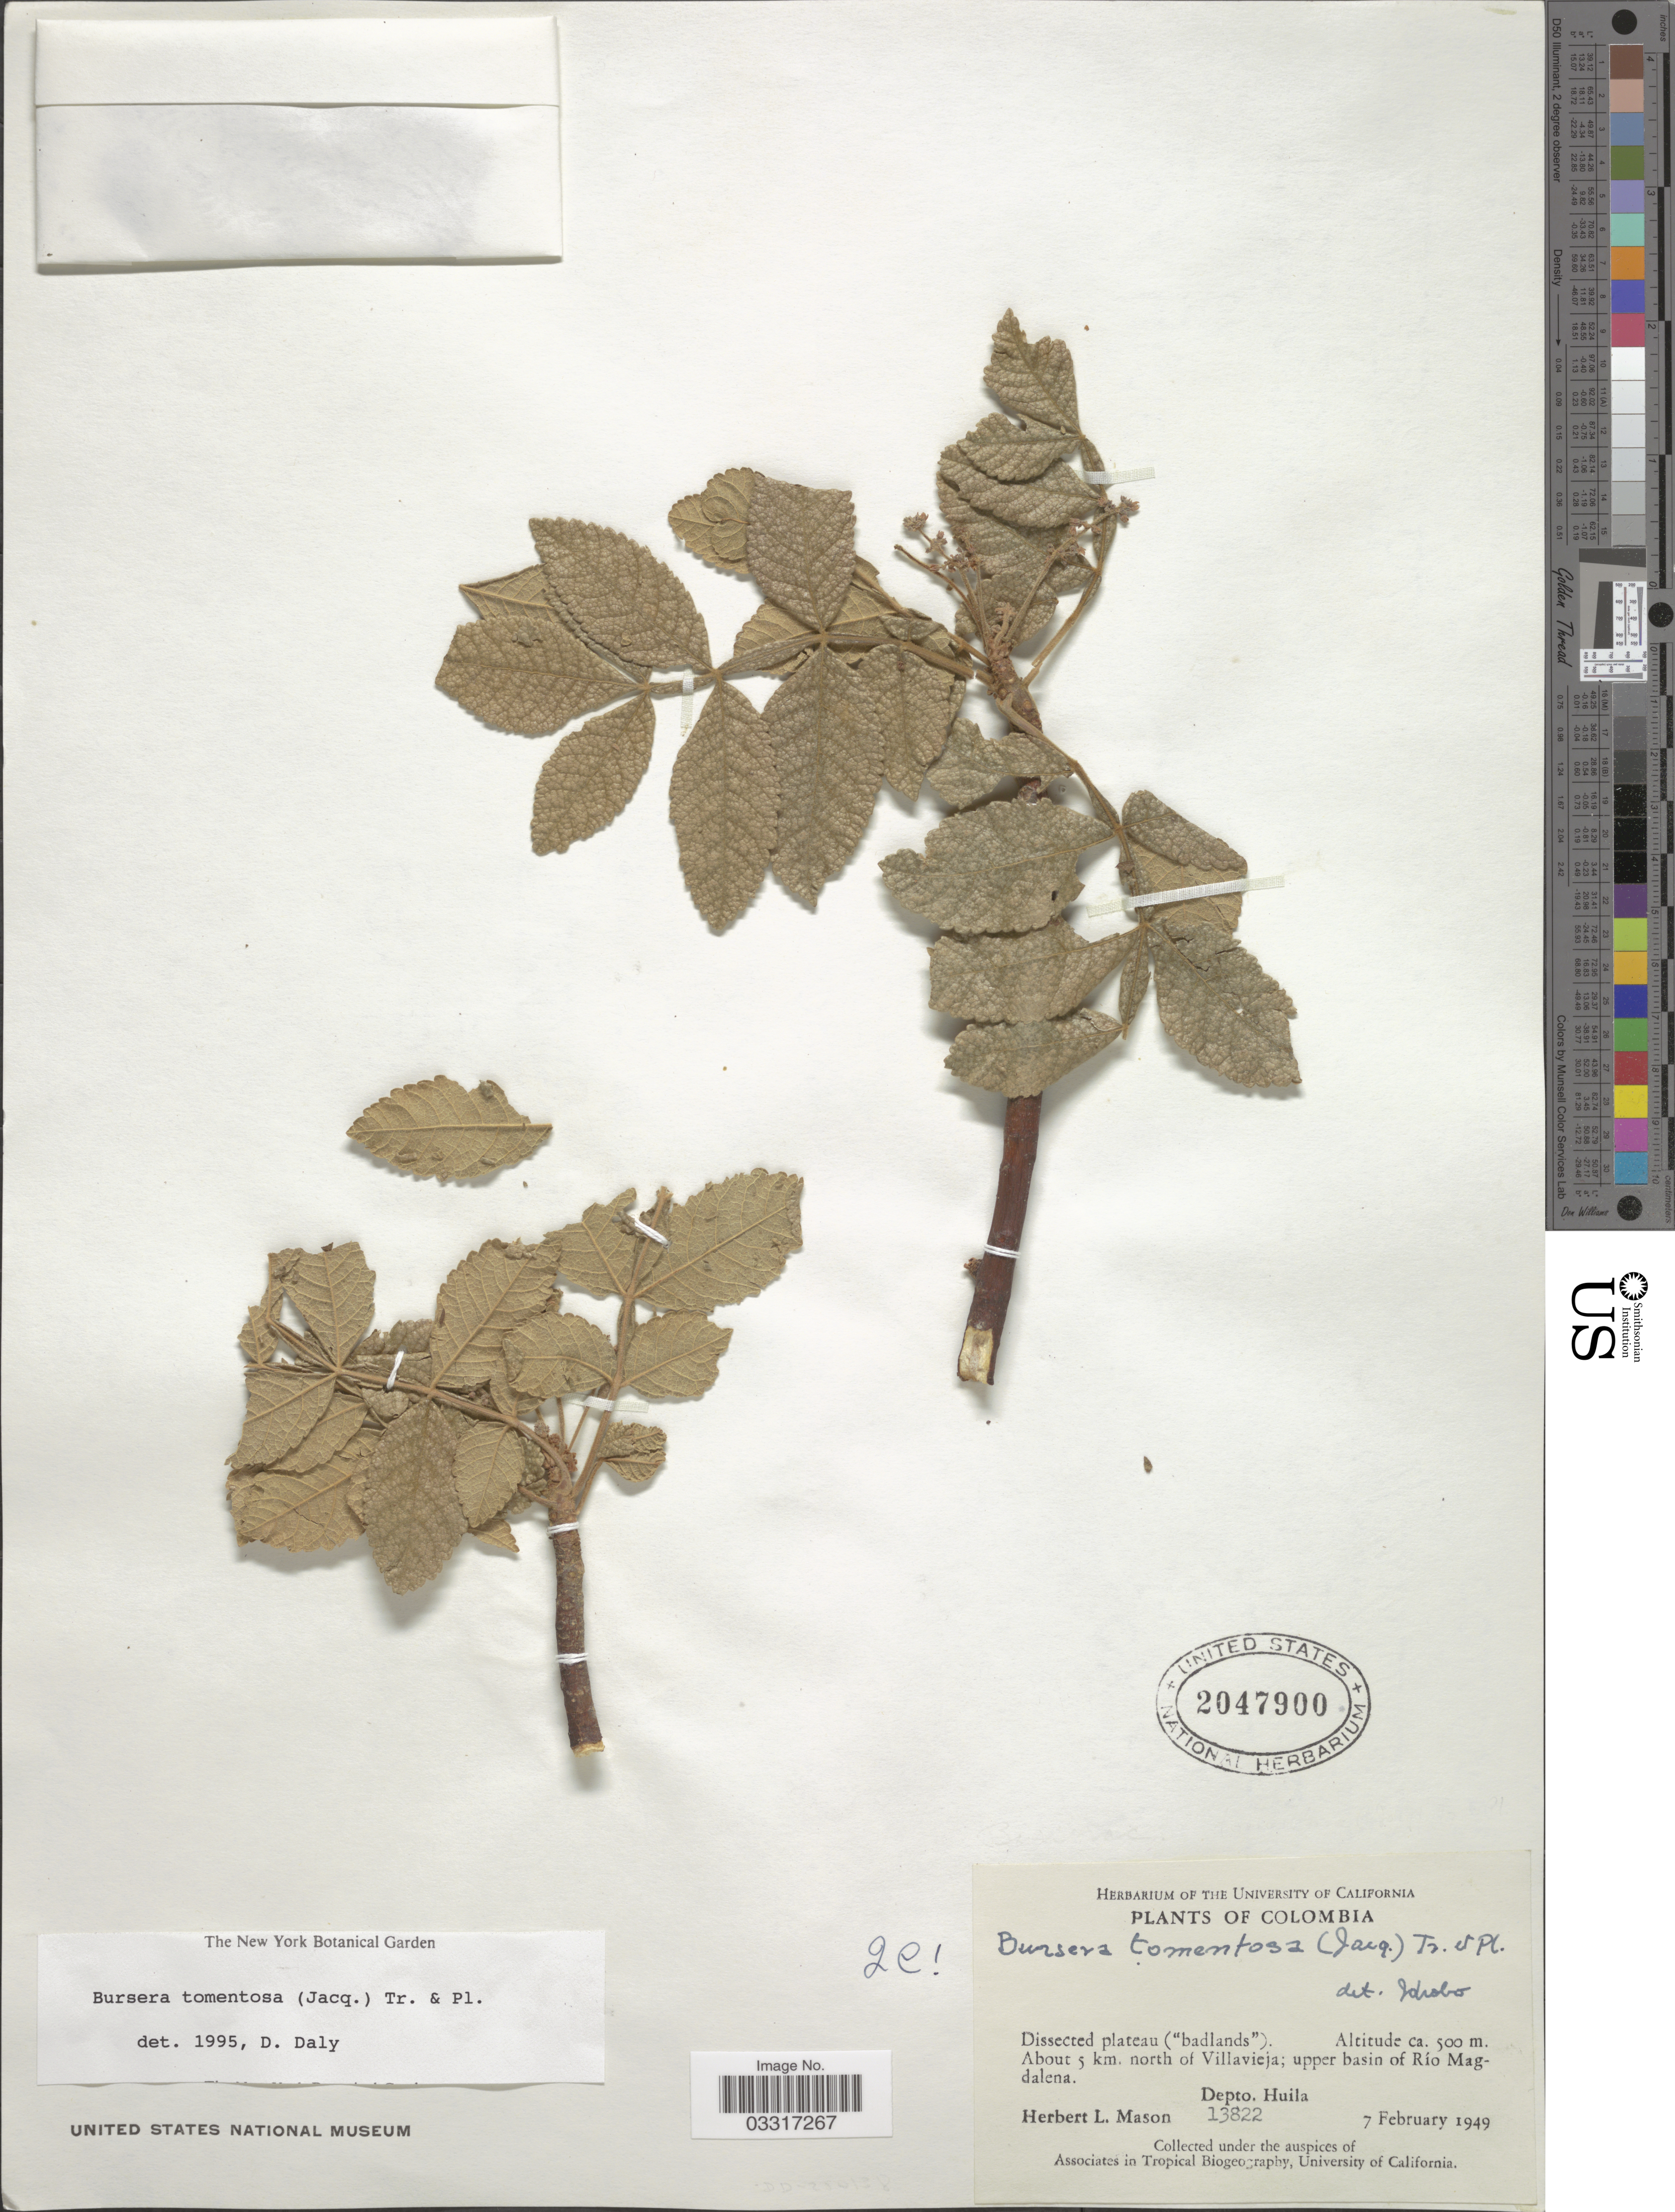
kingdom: Plantae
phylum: Tracheophyta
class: Magnoliopsida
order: Sapindales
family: Burseraceae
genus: Bursera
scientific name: Bursera tomentosa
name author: (Jacq.) Triana & Planch.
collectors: H. L. Mason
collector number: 13822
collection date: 1949-02-07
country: Colombia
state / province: Huila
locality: About 5 km. north of Villavieja; upper basin of Río Magdalena. Depto. Huila.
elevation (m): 500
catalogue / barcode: US 2047900